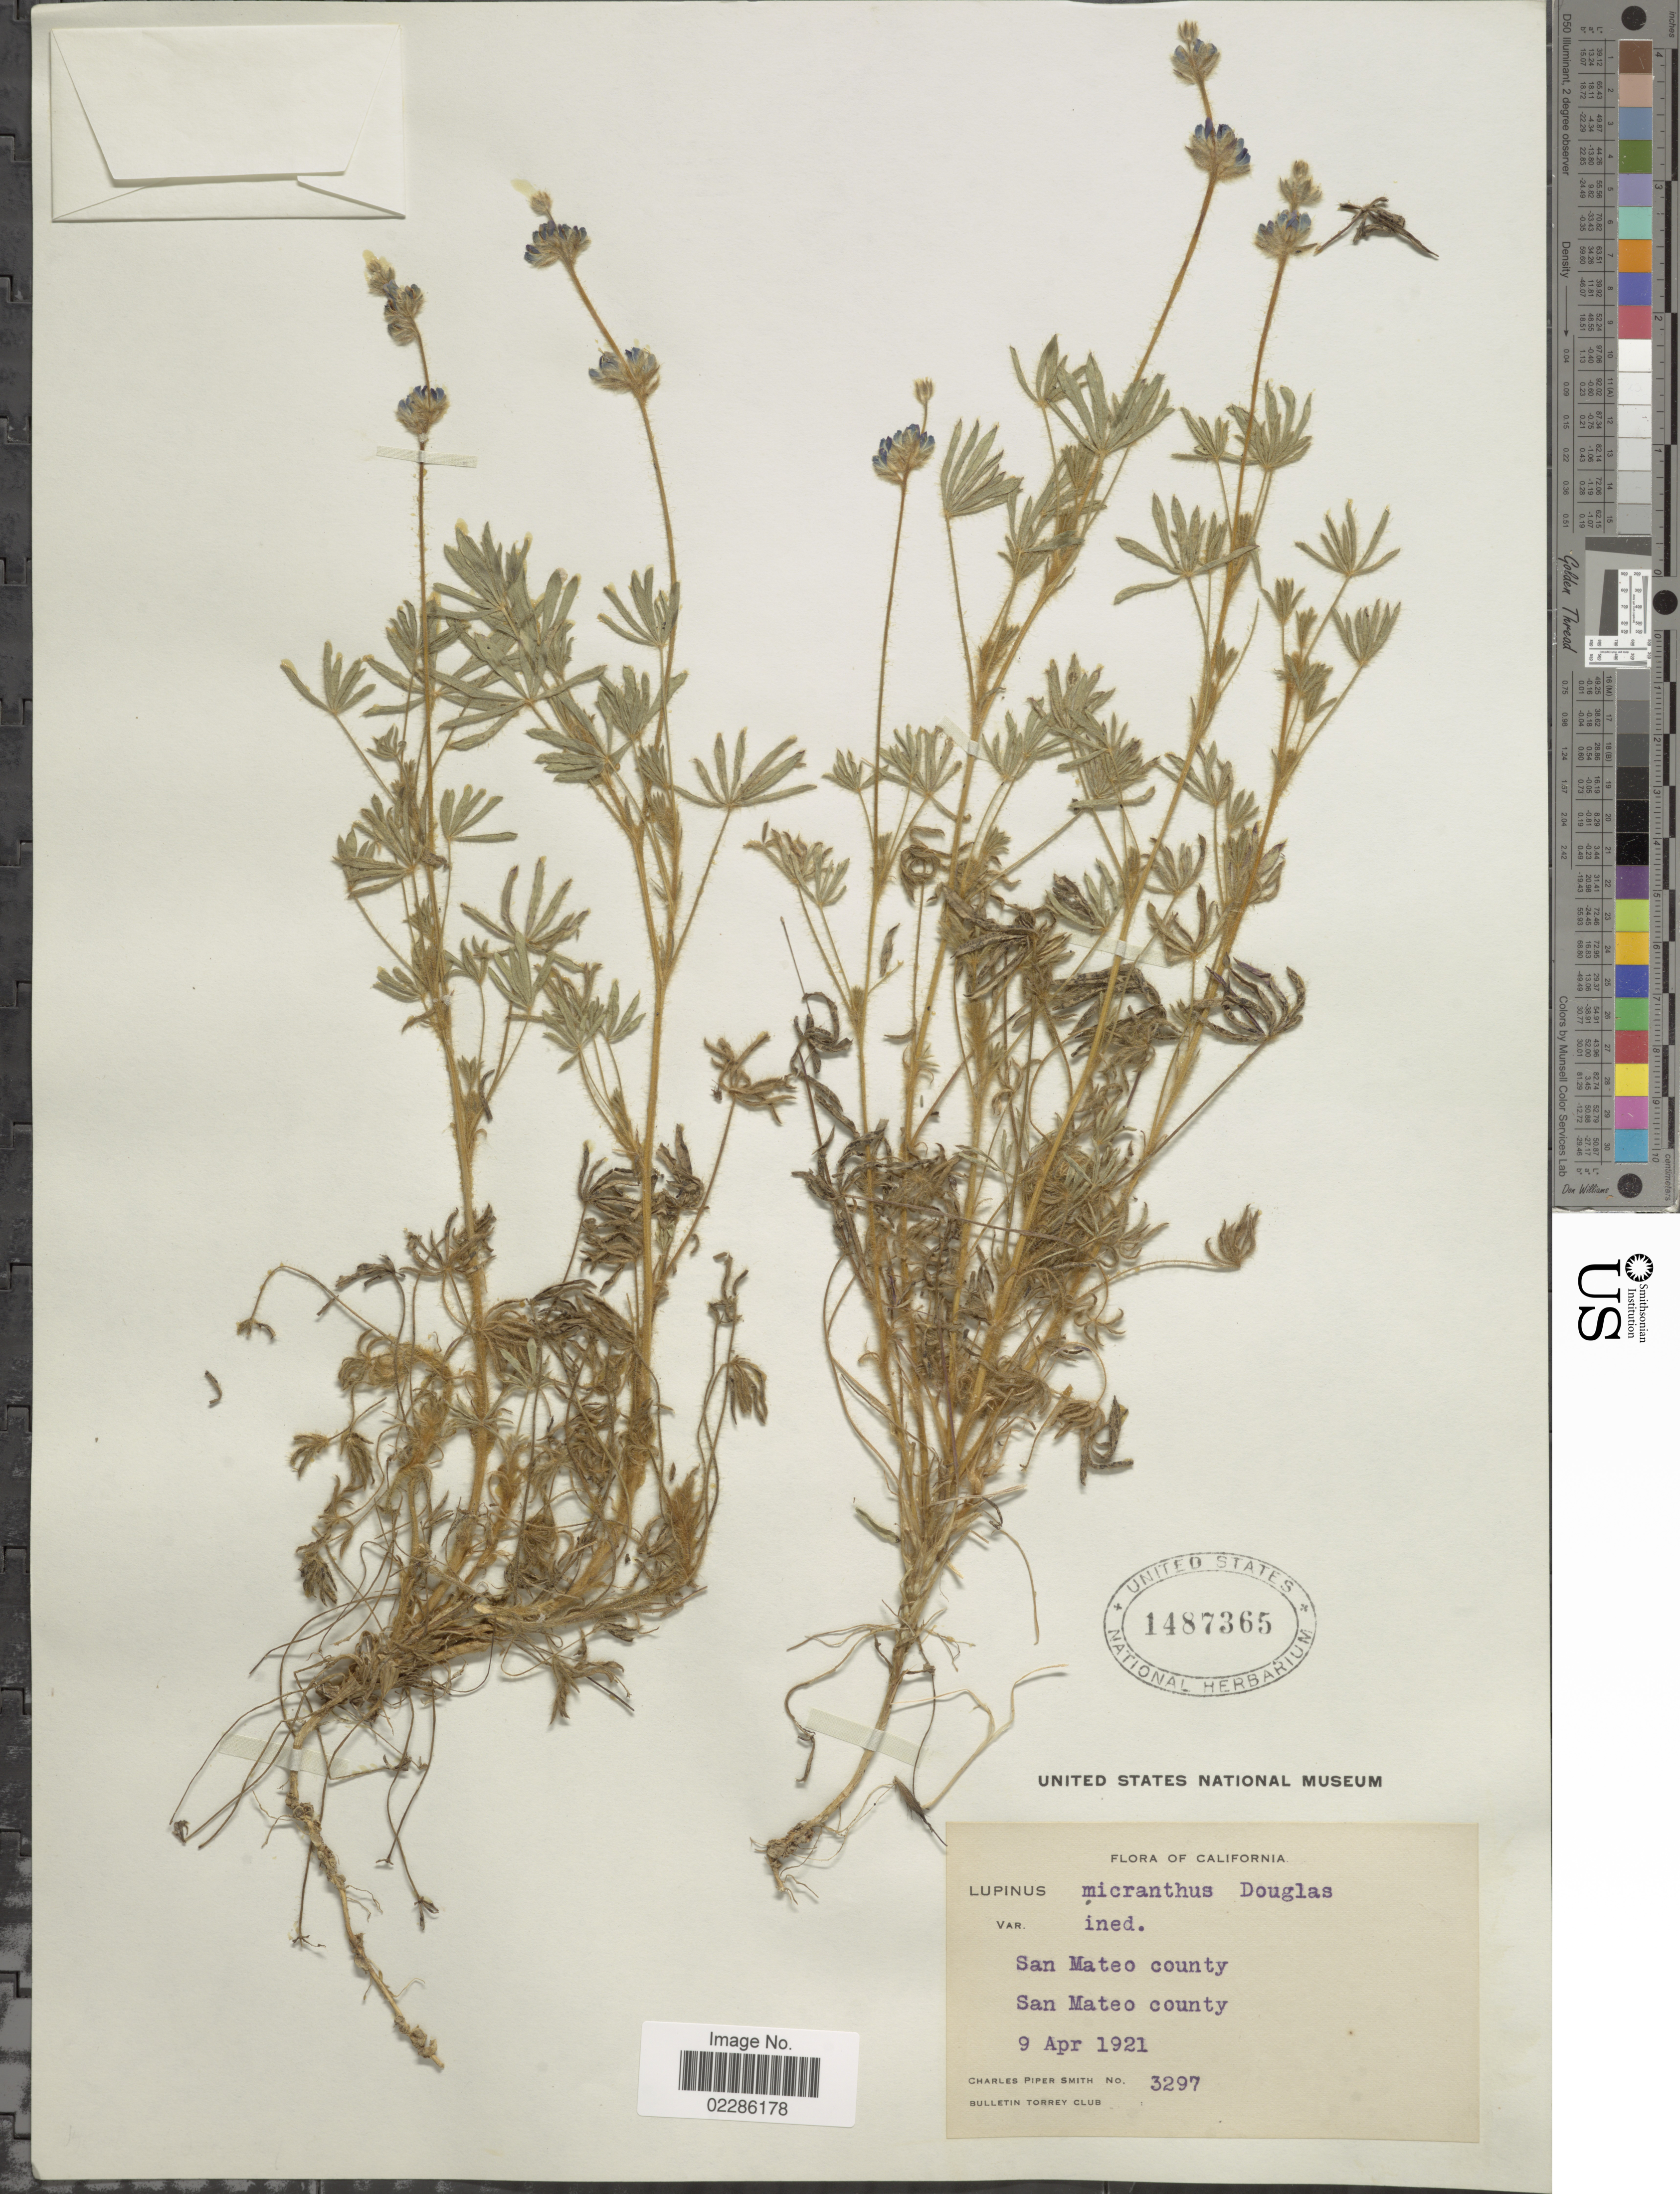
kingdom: Plantae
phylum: Tracheophyta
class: Magnoliopsida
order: Fabales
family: Fabaceae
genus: Lupinus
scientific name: Lupinus micranthus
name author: Douglas ex Lindl.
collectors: C. P. Smith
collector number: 3297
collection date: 1921-04-09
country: United States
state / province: California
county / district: San Mateo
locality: San Mateo County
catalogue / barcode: US 1487365